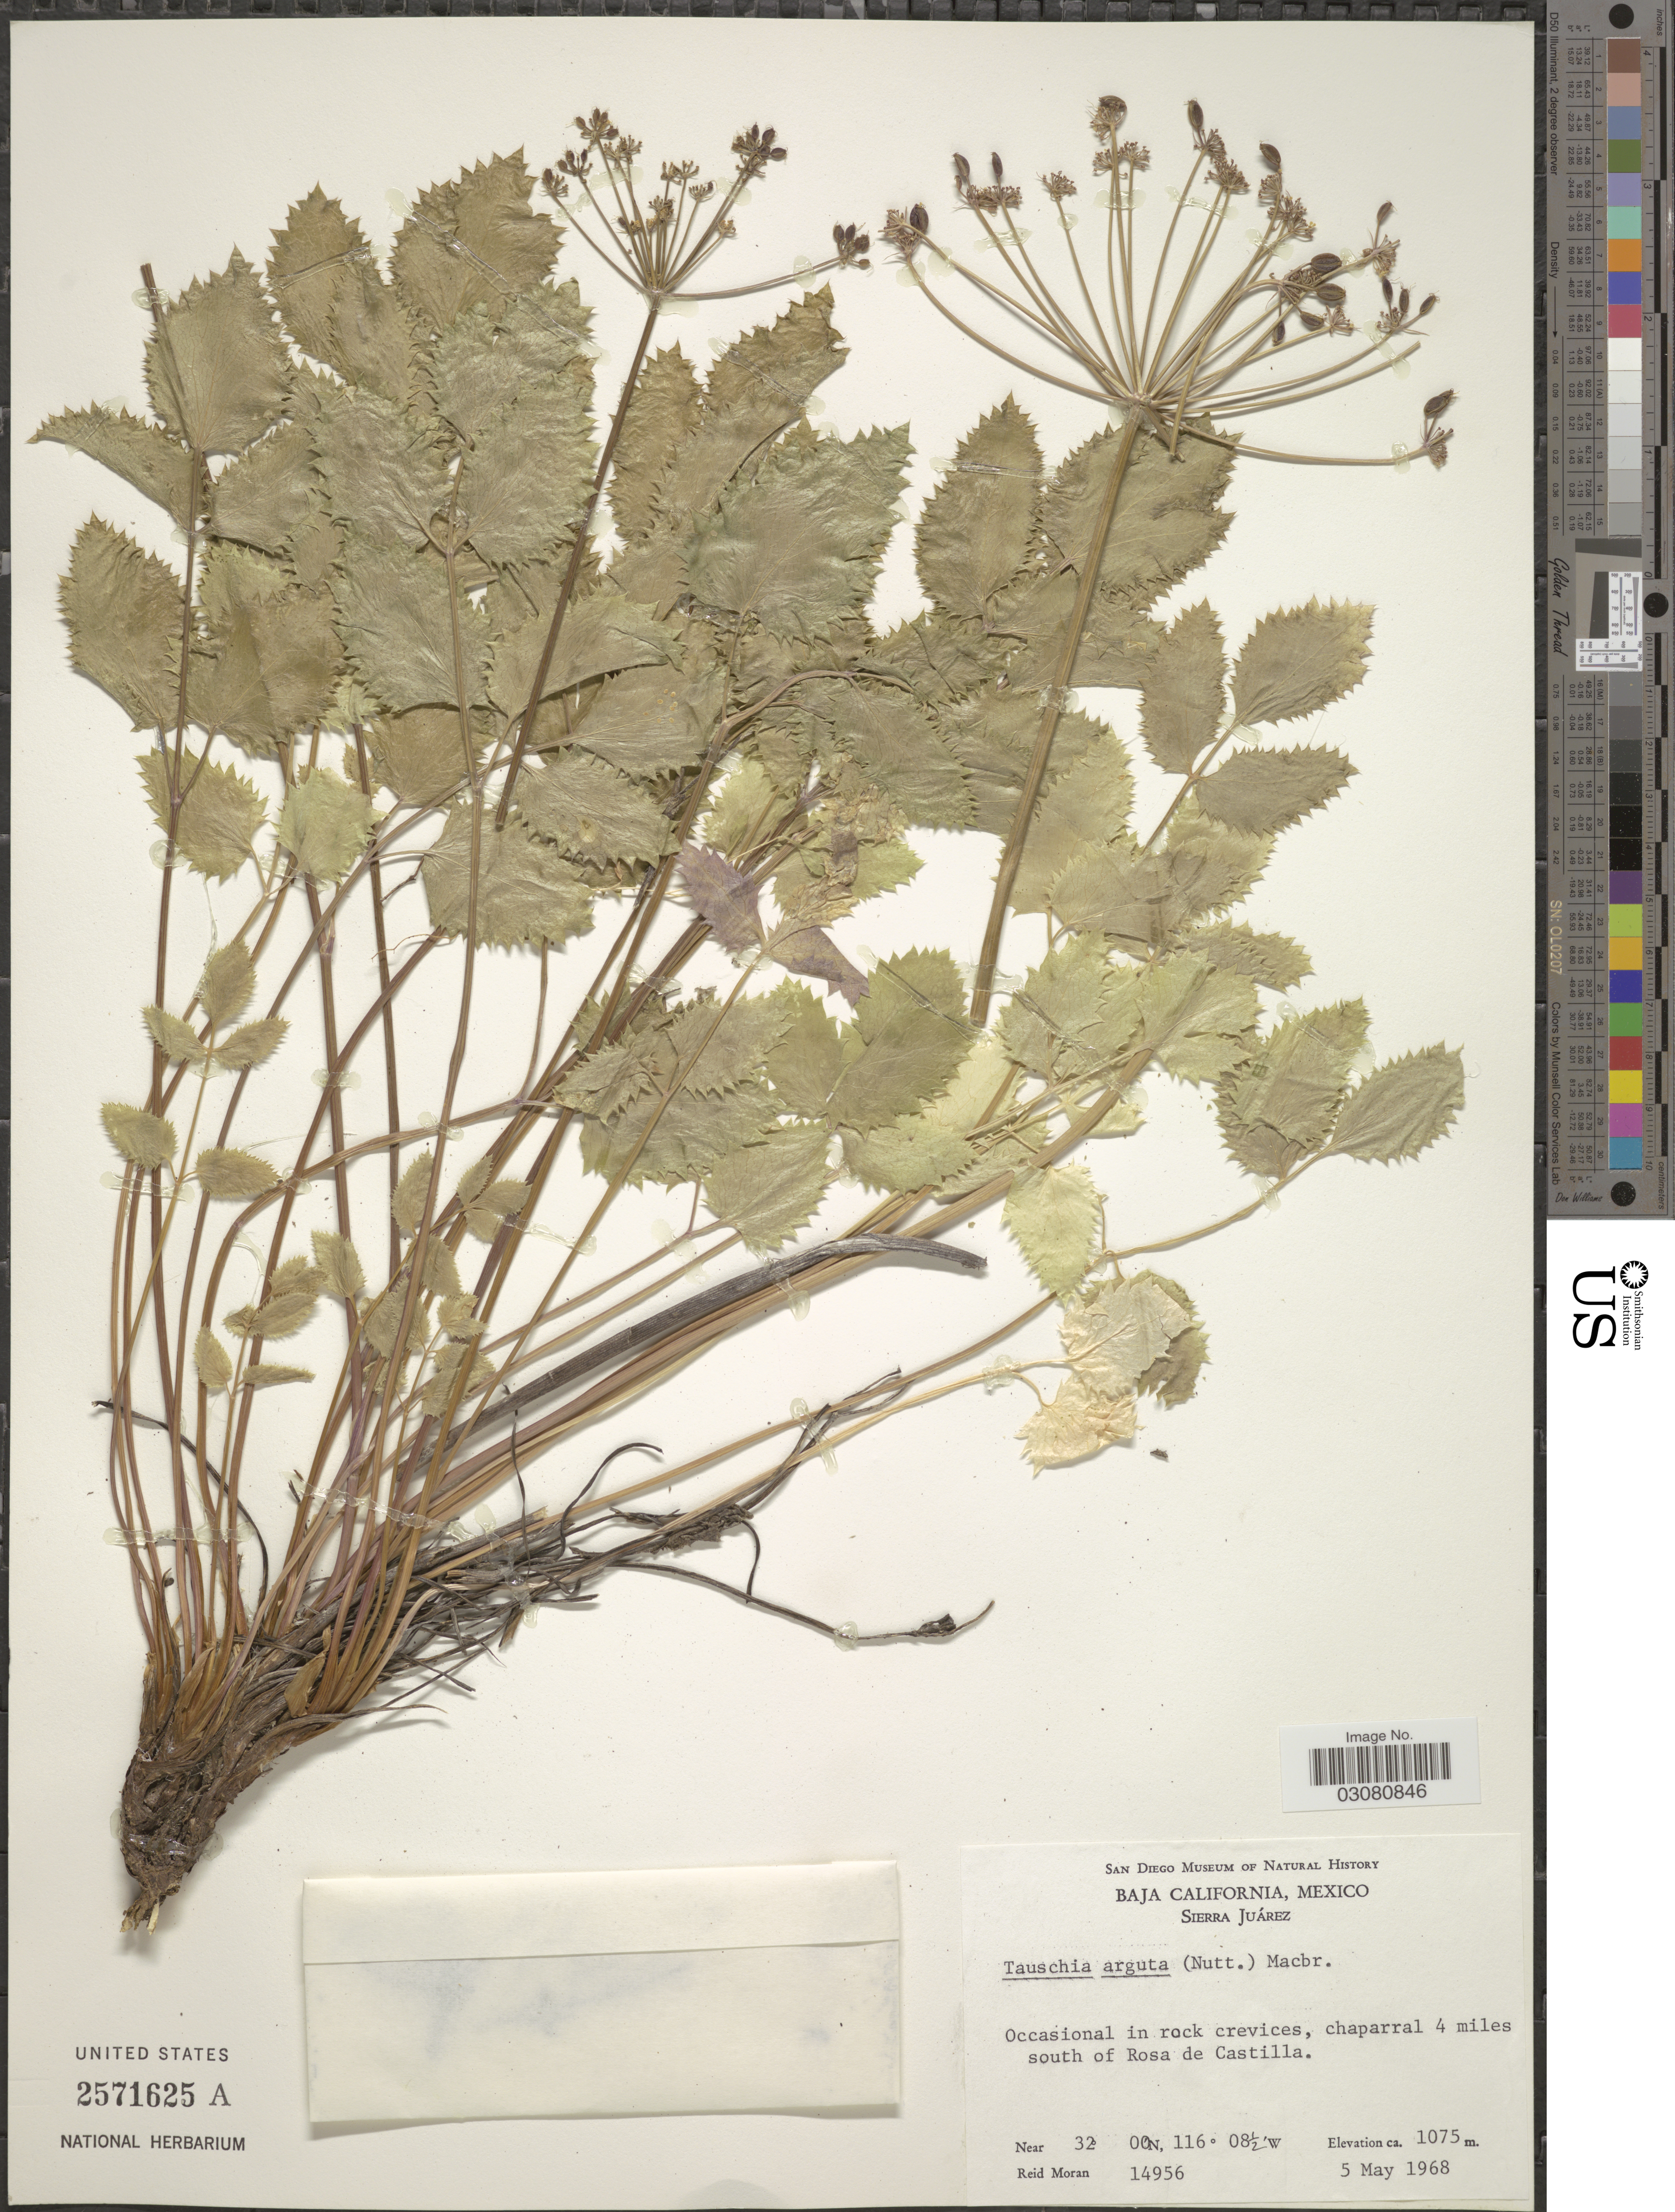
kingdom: Plantae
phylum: Tracheophyta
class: Magnoliopsida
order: Apiales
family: Apiaceae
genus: Tauschia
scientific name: Tauschia arguta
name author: (Torr.) J.F. Macbr.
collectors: R. V. Moran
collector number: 14956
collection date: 1968-05-05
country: Mexico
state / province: Baja California Norte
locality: Sierra Juárez. Chaparral 4 miles south of Rosa de Castilla.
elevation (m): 1075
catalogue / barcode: US 2571625A